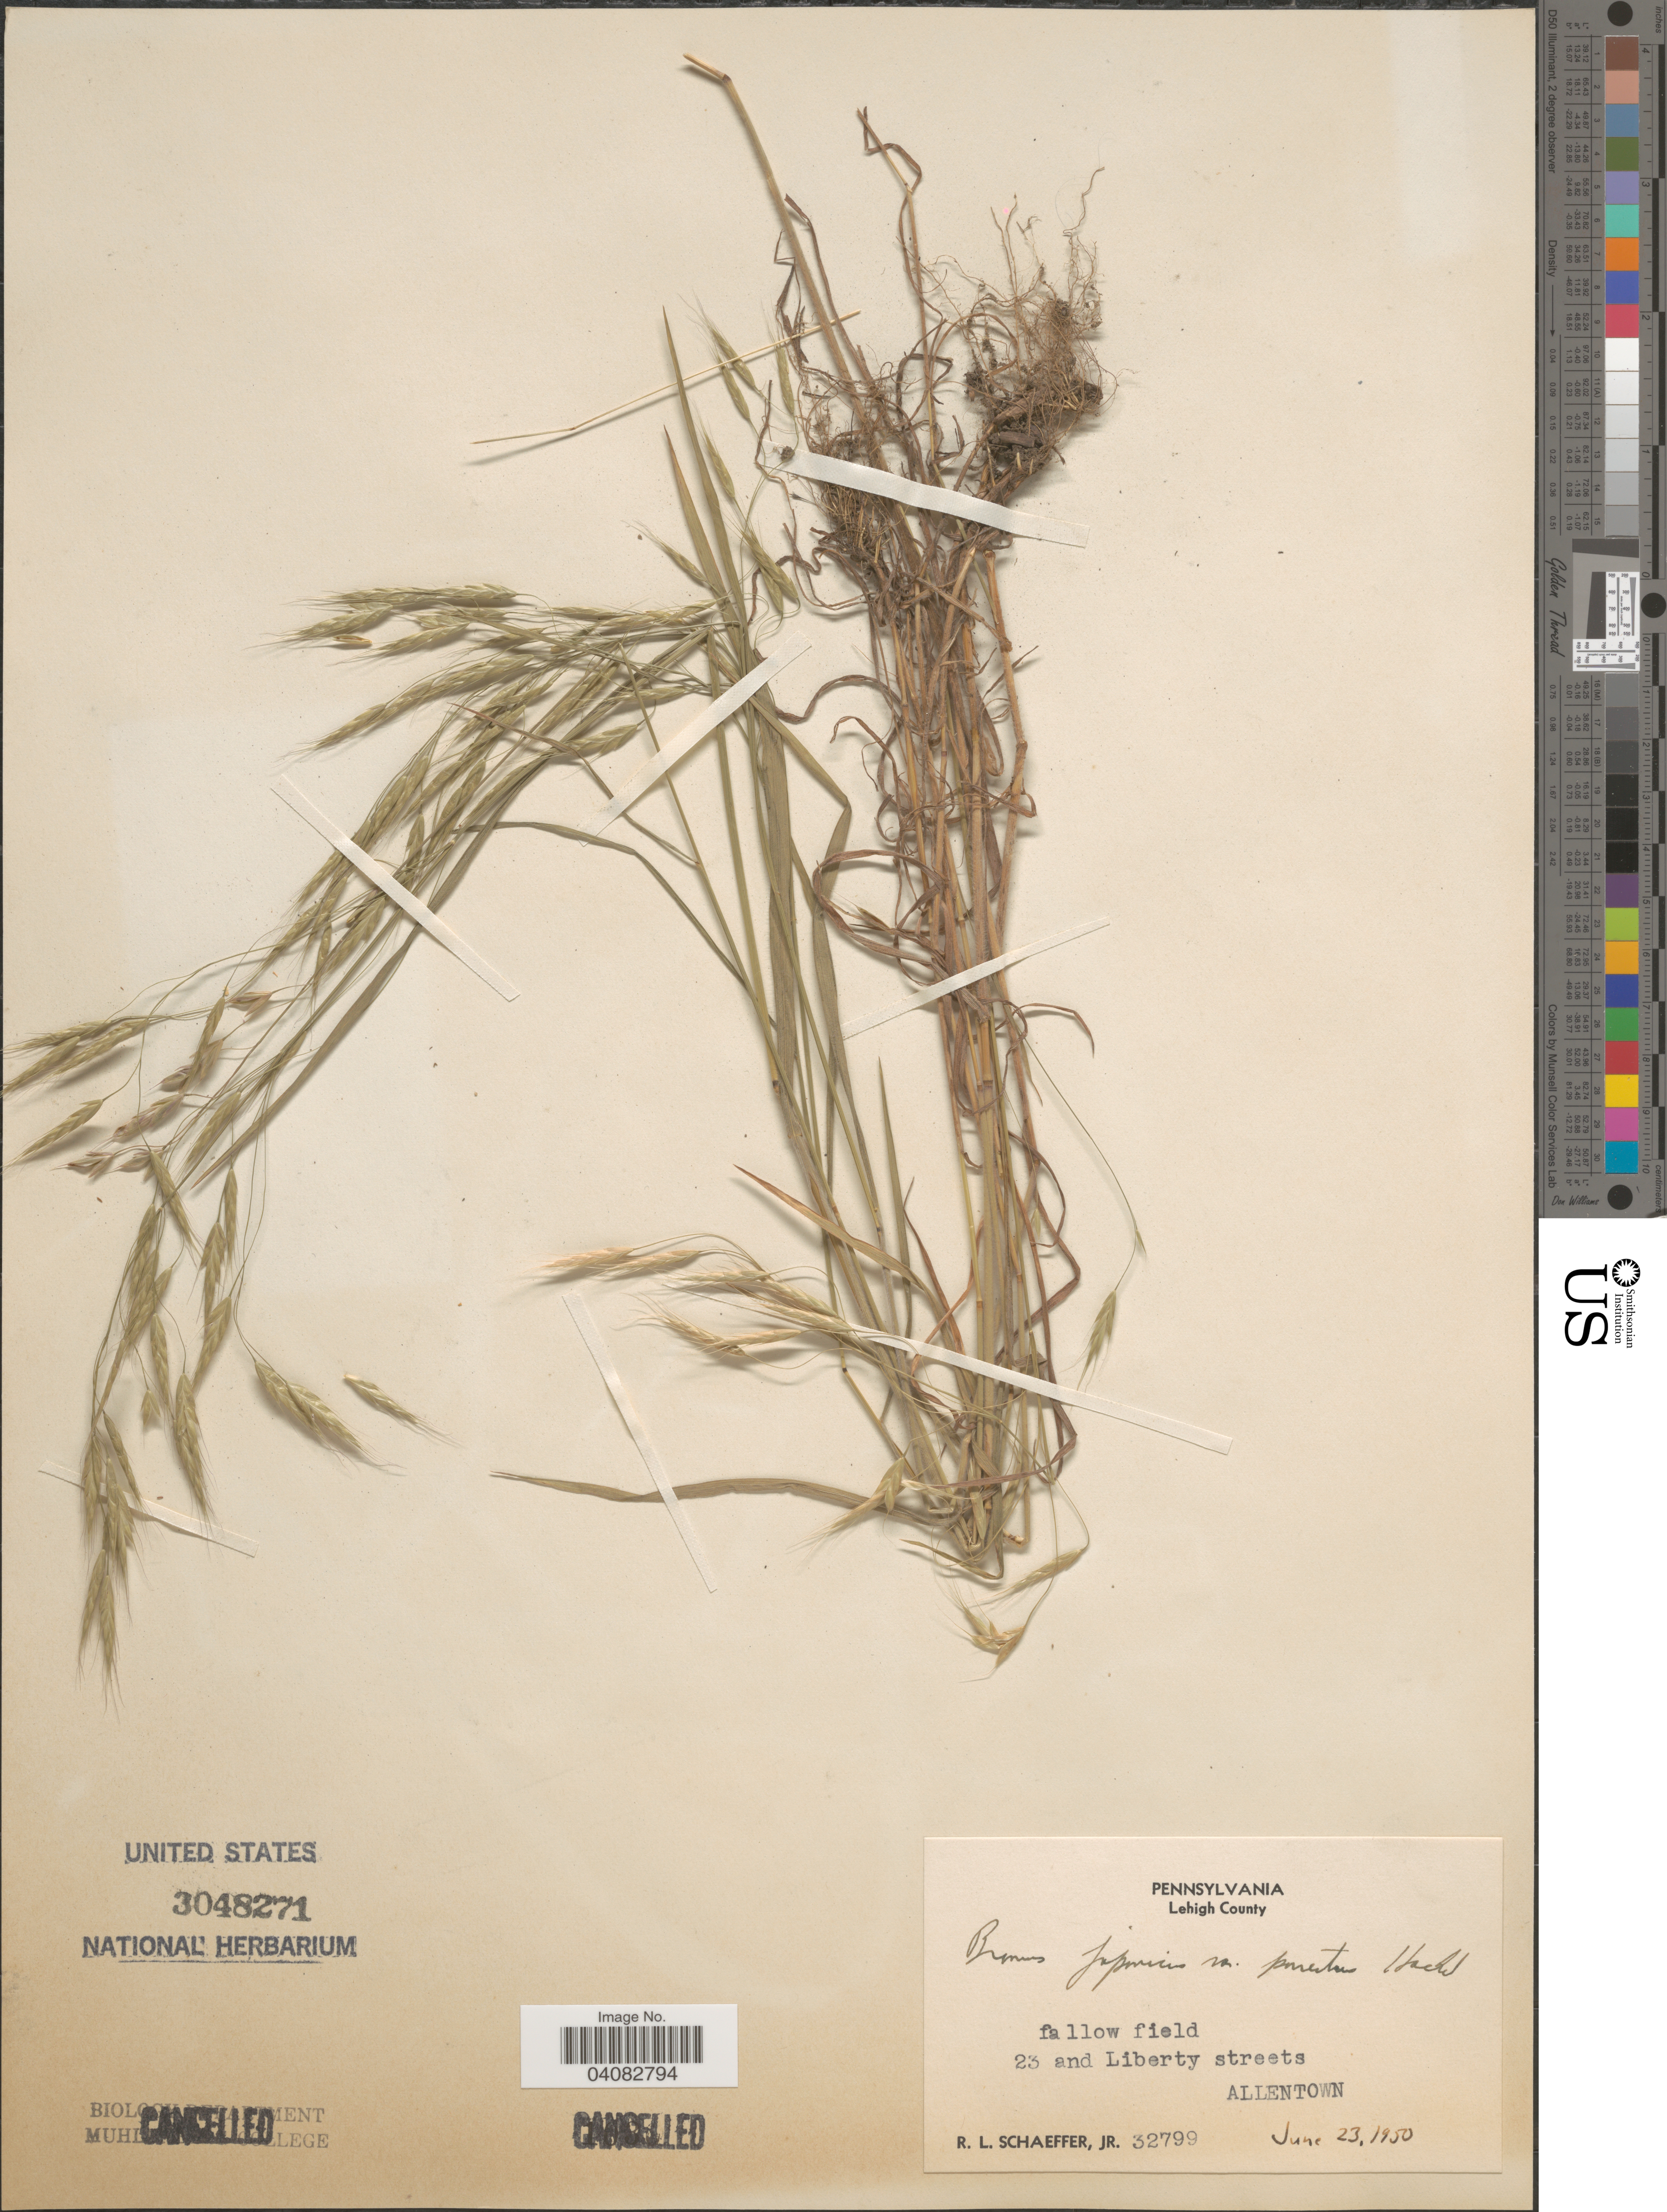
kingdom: Plantae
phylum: Tracheophyta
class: Liliopsida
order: Poales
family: Poaceae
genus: Bromus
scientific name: Bromus japonicus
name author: Houtt.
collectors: R. L. Schaeffer Jr.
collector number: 32799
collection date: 1950-06-23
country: United States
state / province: Pennsylvania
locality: Lehigh County. Fallow field. 23 and Liberty streets. Allentown.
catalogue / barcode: US 3048271